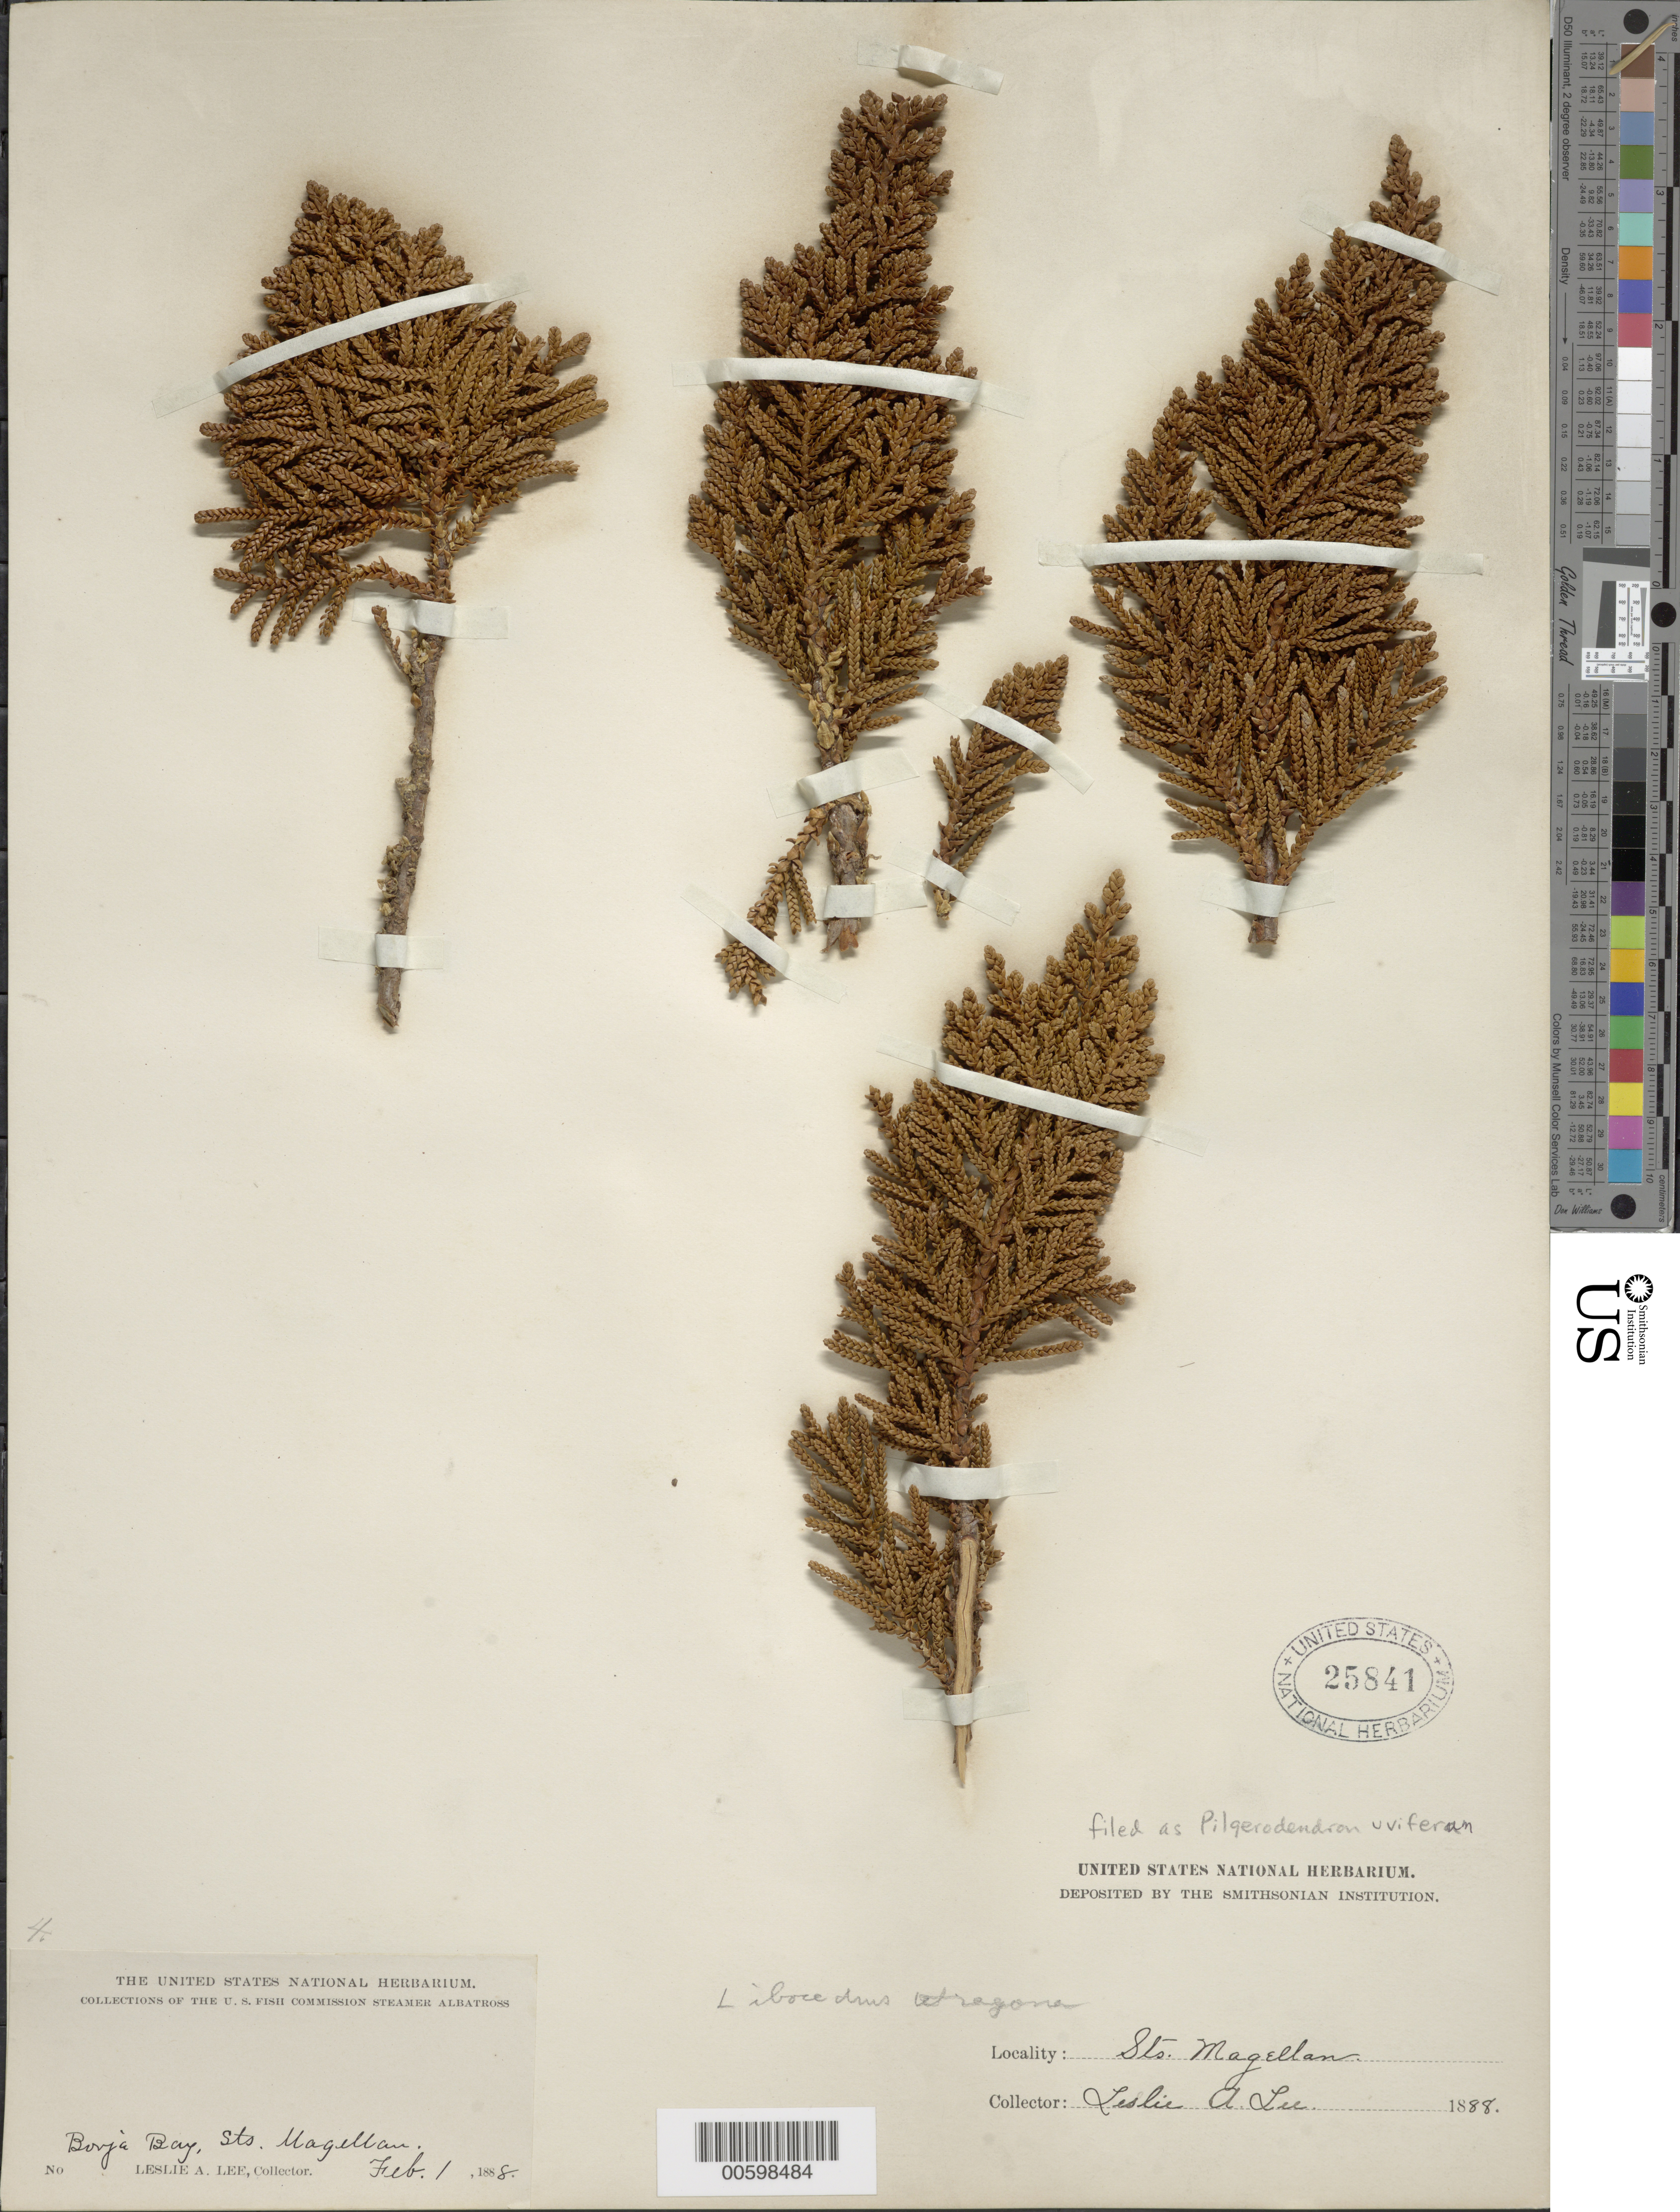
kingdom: Plantae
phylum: Tracheophyta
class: Pinopsida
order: Pinales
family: Cupressaceae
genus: Pilgerodendron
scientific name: Pilgerodendron uviferum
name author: Florin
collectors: L. Lee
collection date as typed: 01 Feb 1888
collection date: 1888-02-01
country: Chile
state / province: Magallanes y de la Antártica Chilena (XII)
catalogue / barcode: US 25841